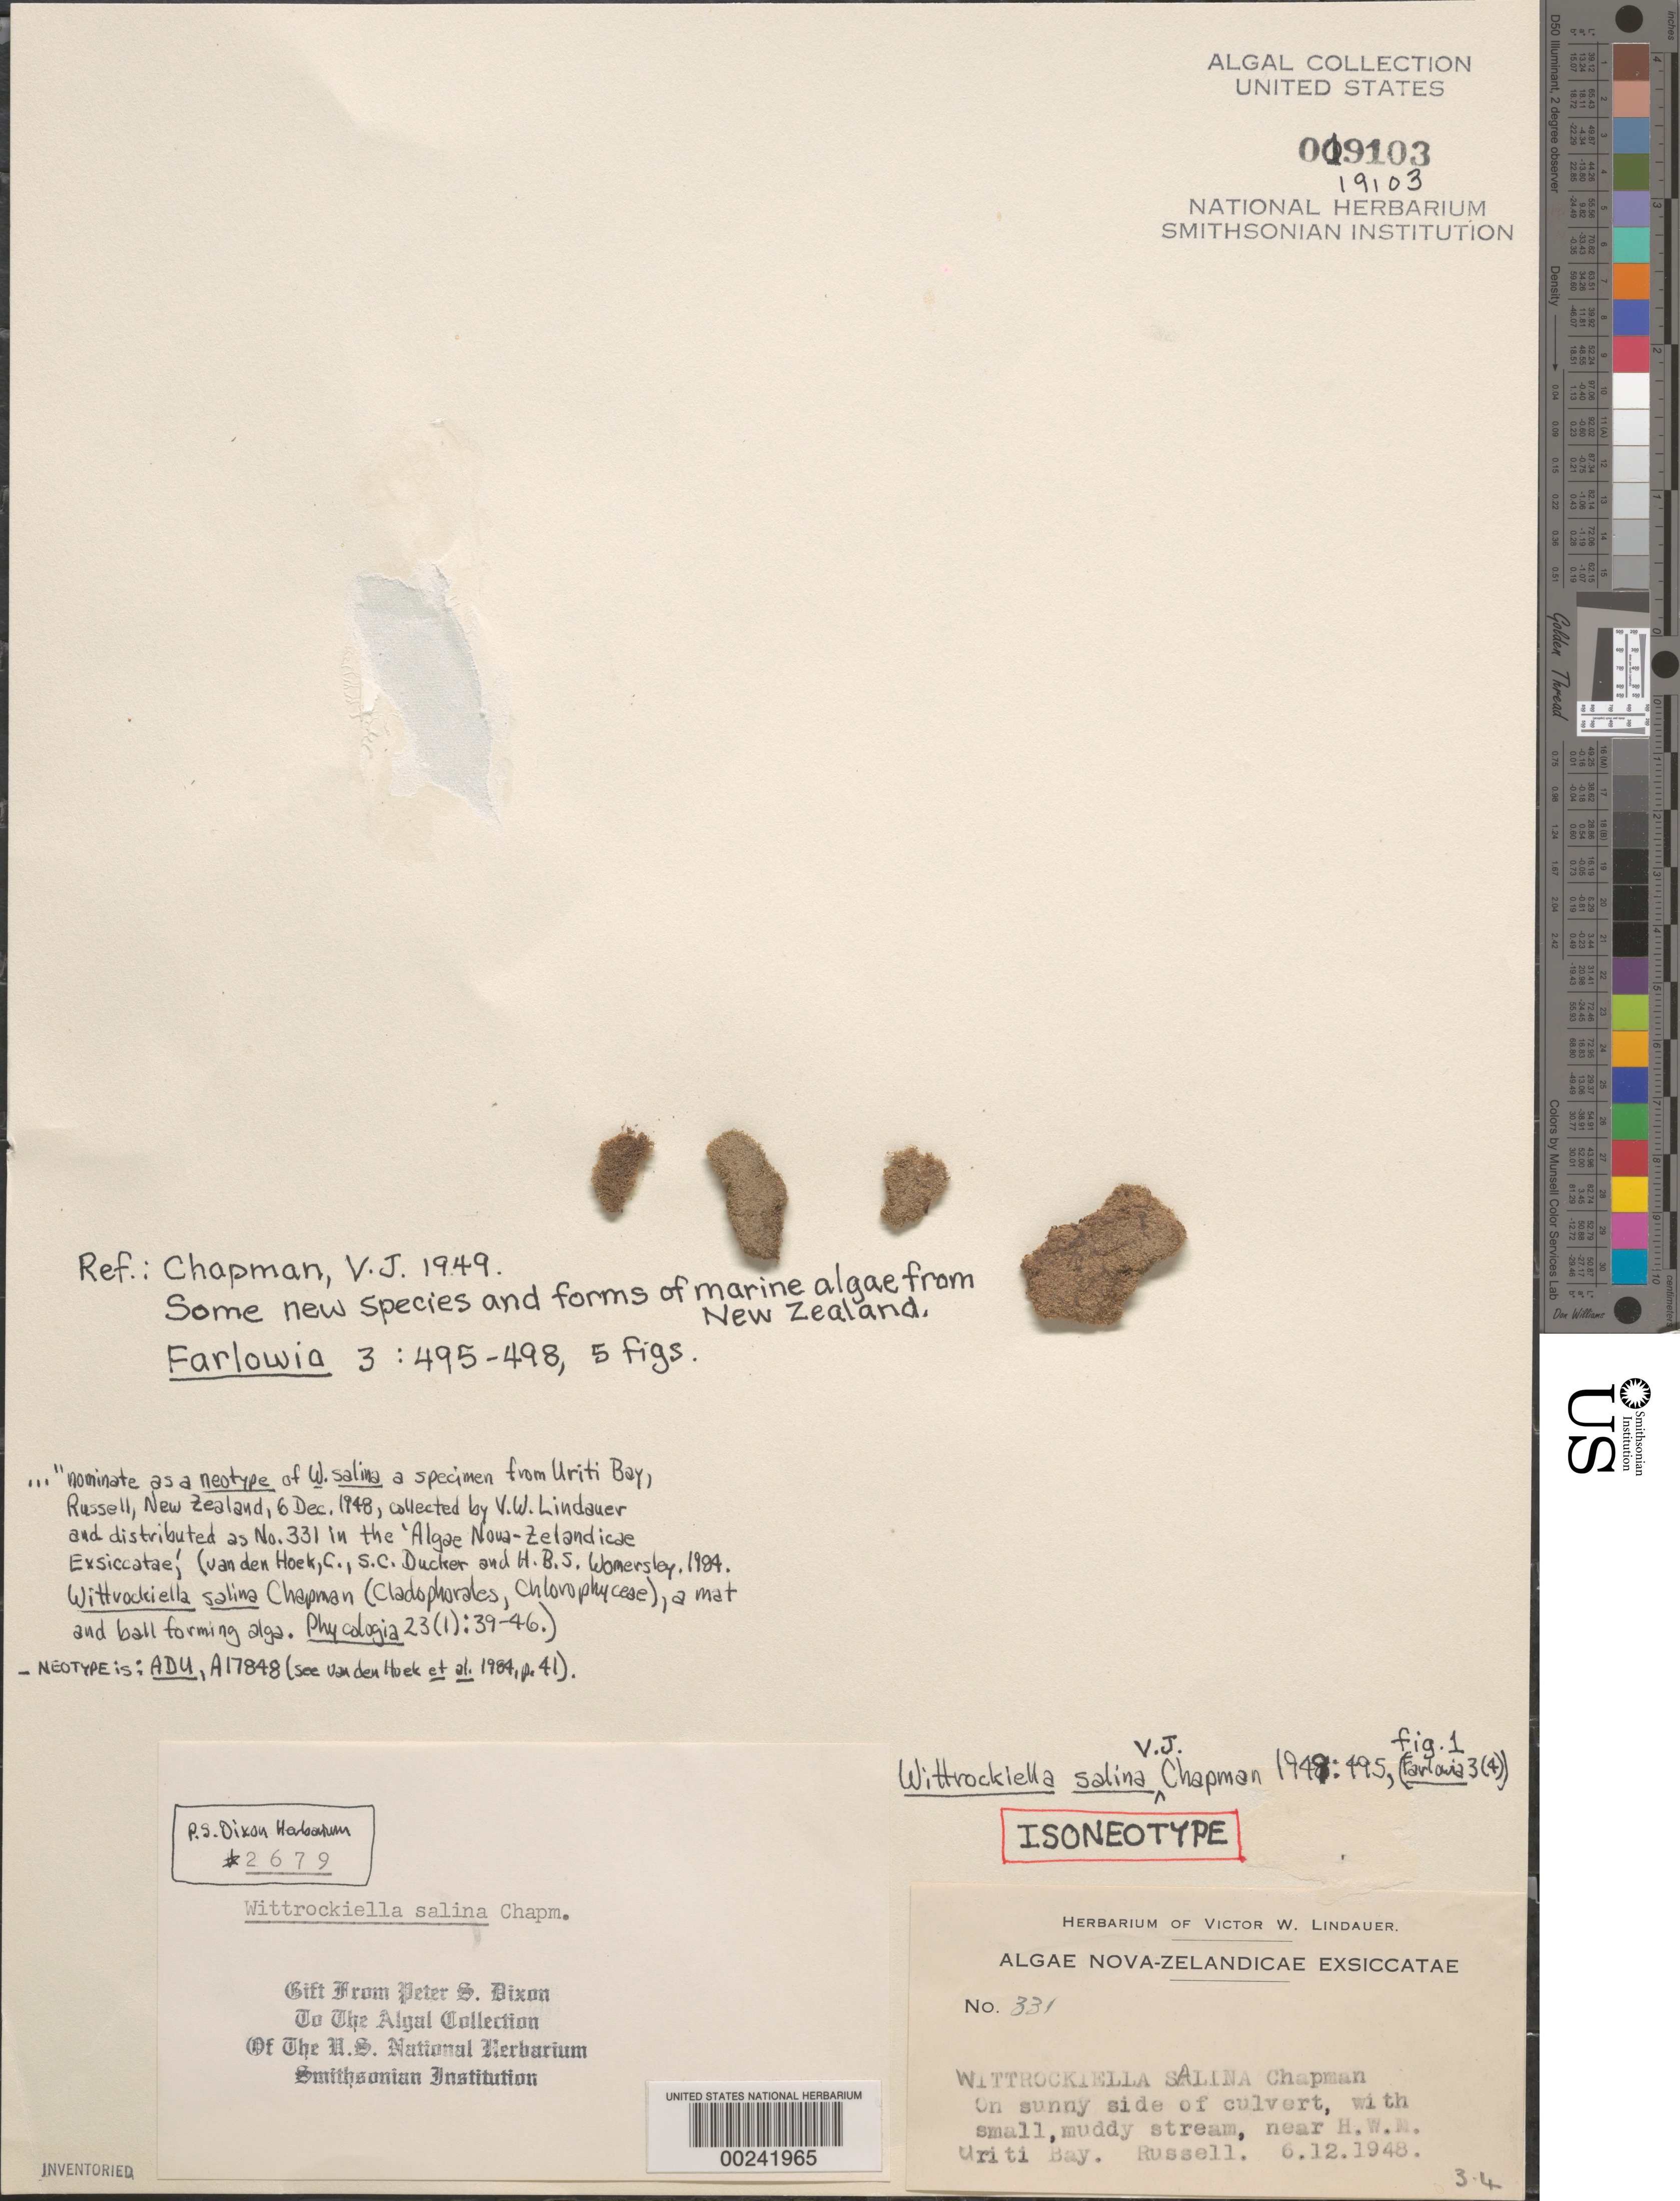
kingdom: Plantae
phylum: Chlorophyta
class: Ulvophyceae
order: Cladophorales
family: Cladophoraceae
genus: Wittrockiella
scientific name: Wittrockiella salina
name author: V.J. Chapm.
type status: Isoneotype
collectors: V. Lindauer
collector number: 331 & PSD 2679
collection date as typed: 06 Dec 1948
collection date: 1948-12-06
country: New Zealand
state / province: Northland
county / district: Far North District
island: North Island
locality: Uriti Bay, Russell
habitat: On sunny side of culvert, with small muddy stream, near H.W.M.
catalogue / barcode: US 19103